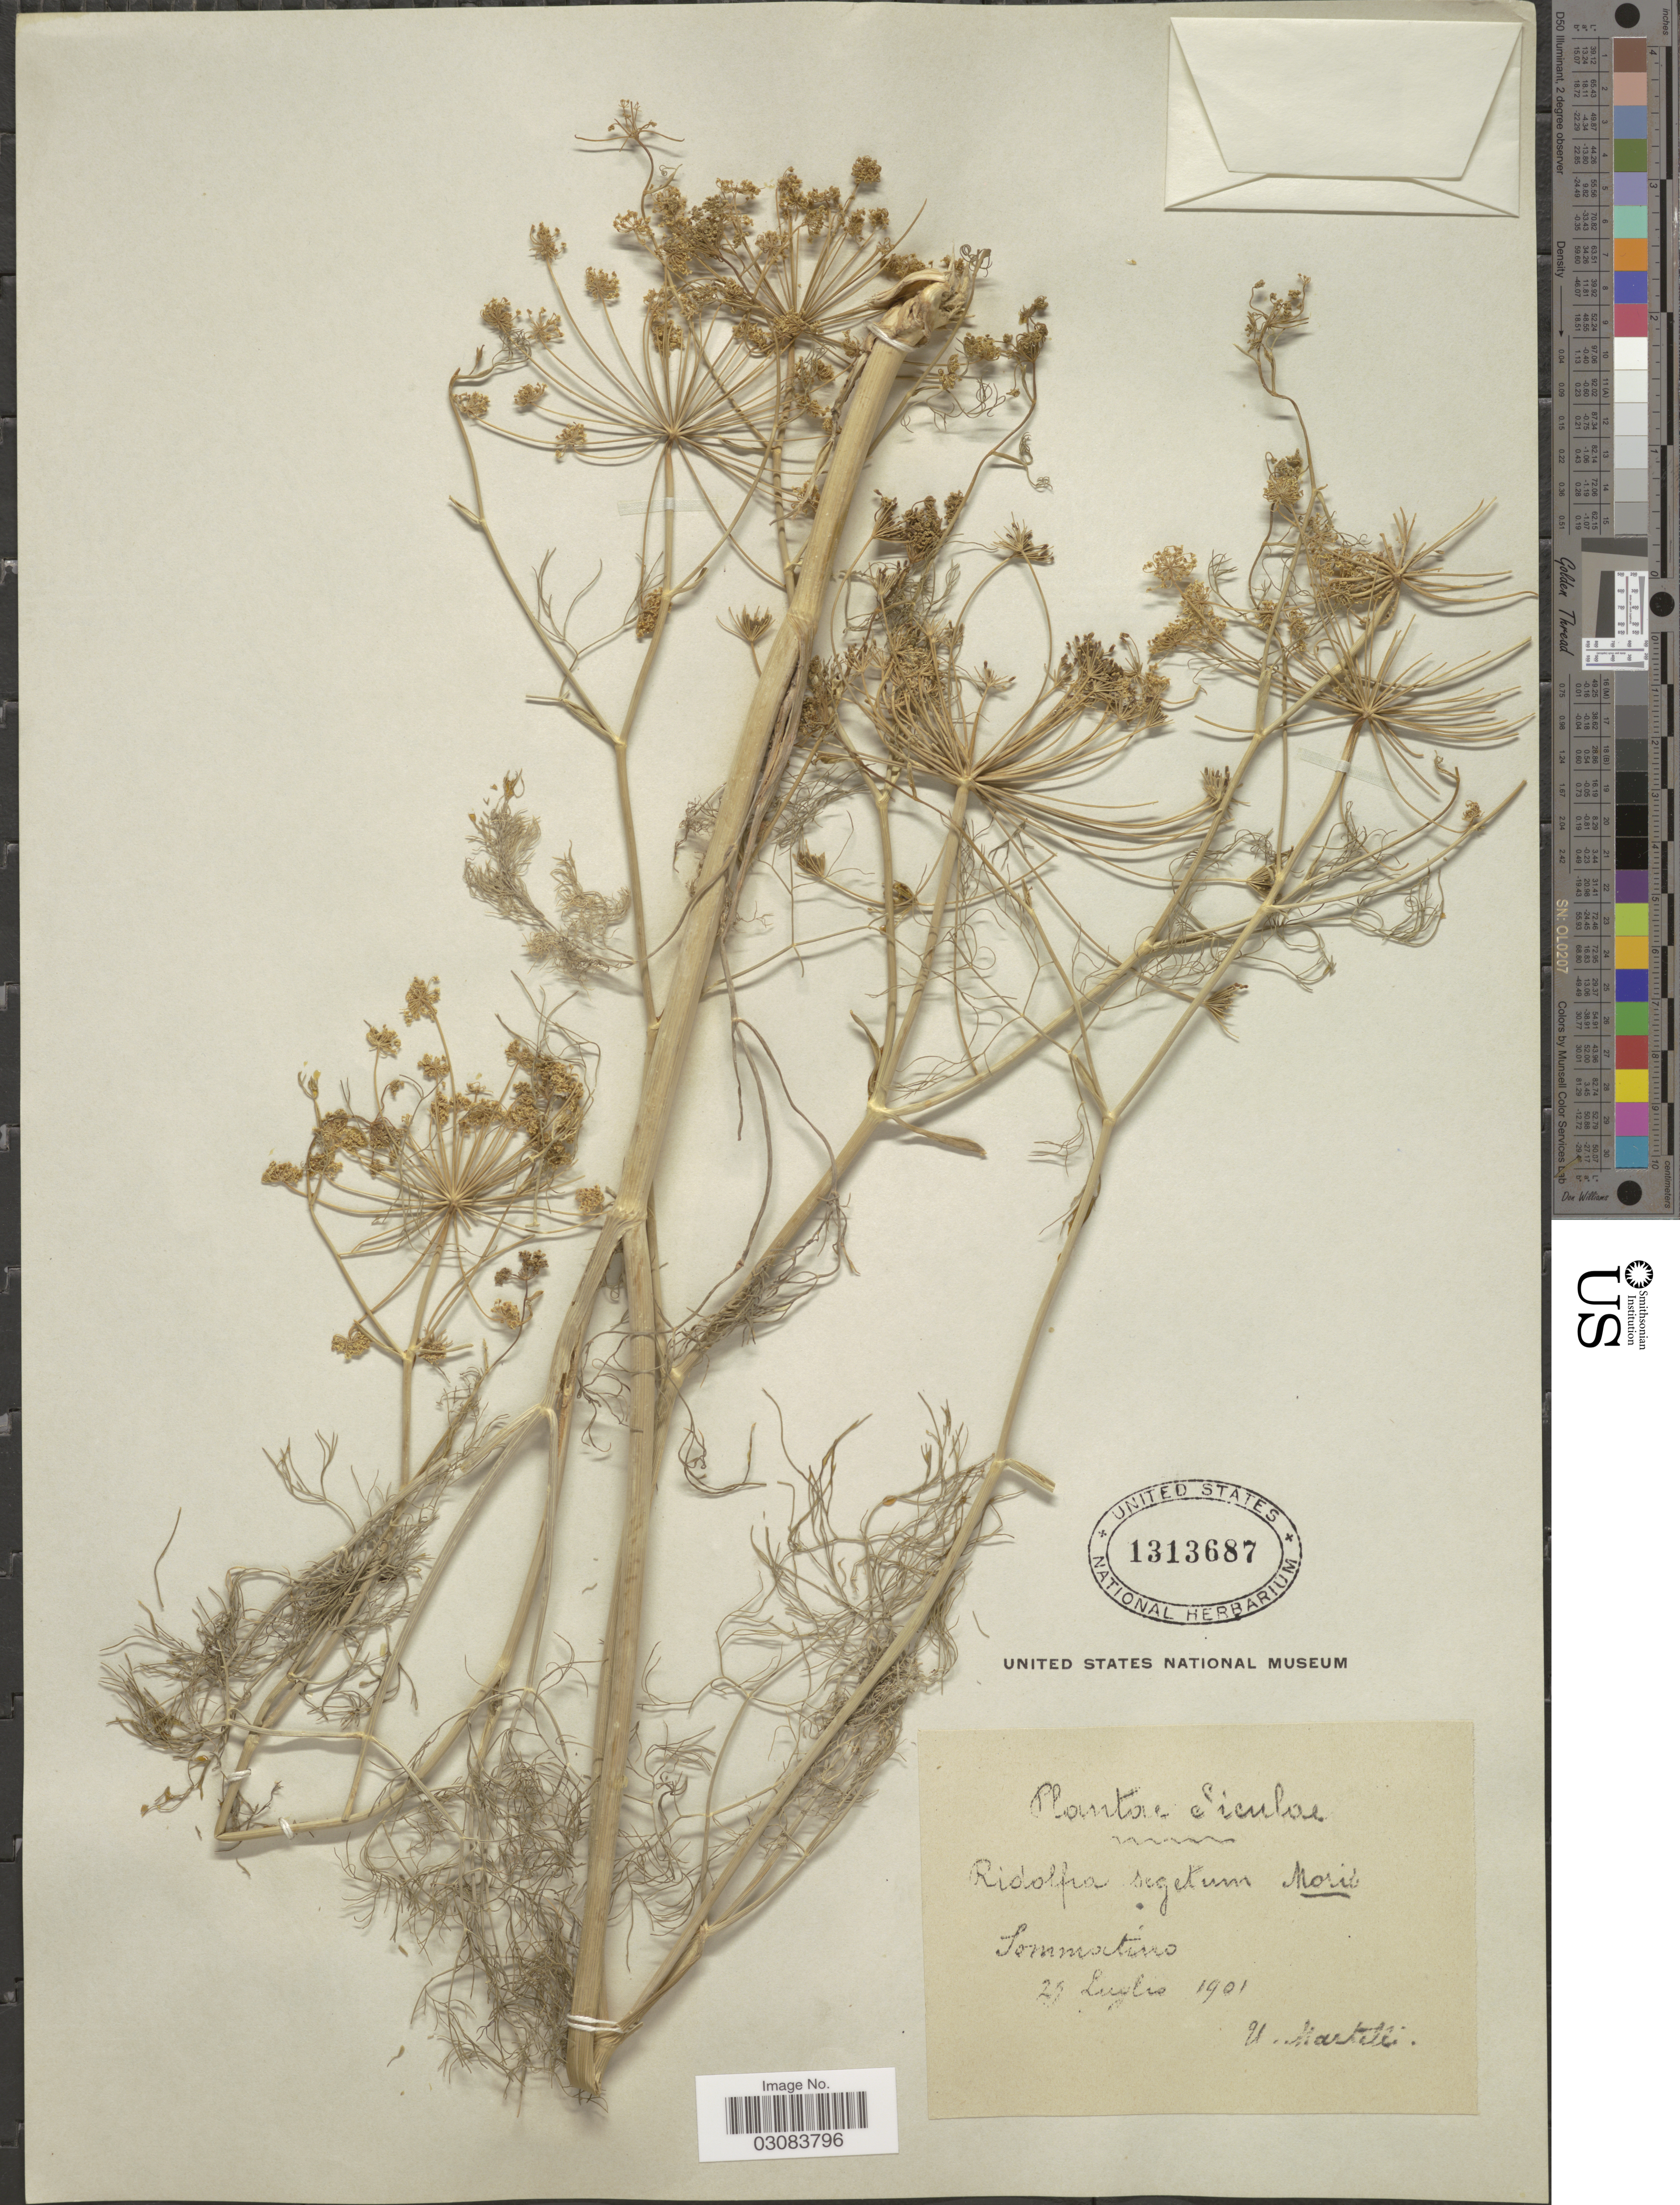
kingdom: Plantae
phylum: Tracheophyta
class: Magnoliopsida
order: Apiales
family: Apiaceae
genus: Ridolfia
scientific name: Ridolfia segetum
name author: (L.) Moris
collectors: U. Martelli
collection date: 1901-07-29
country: Italy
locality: Siculae. Somm [illegible text]tino.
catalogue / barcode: US 1313687